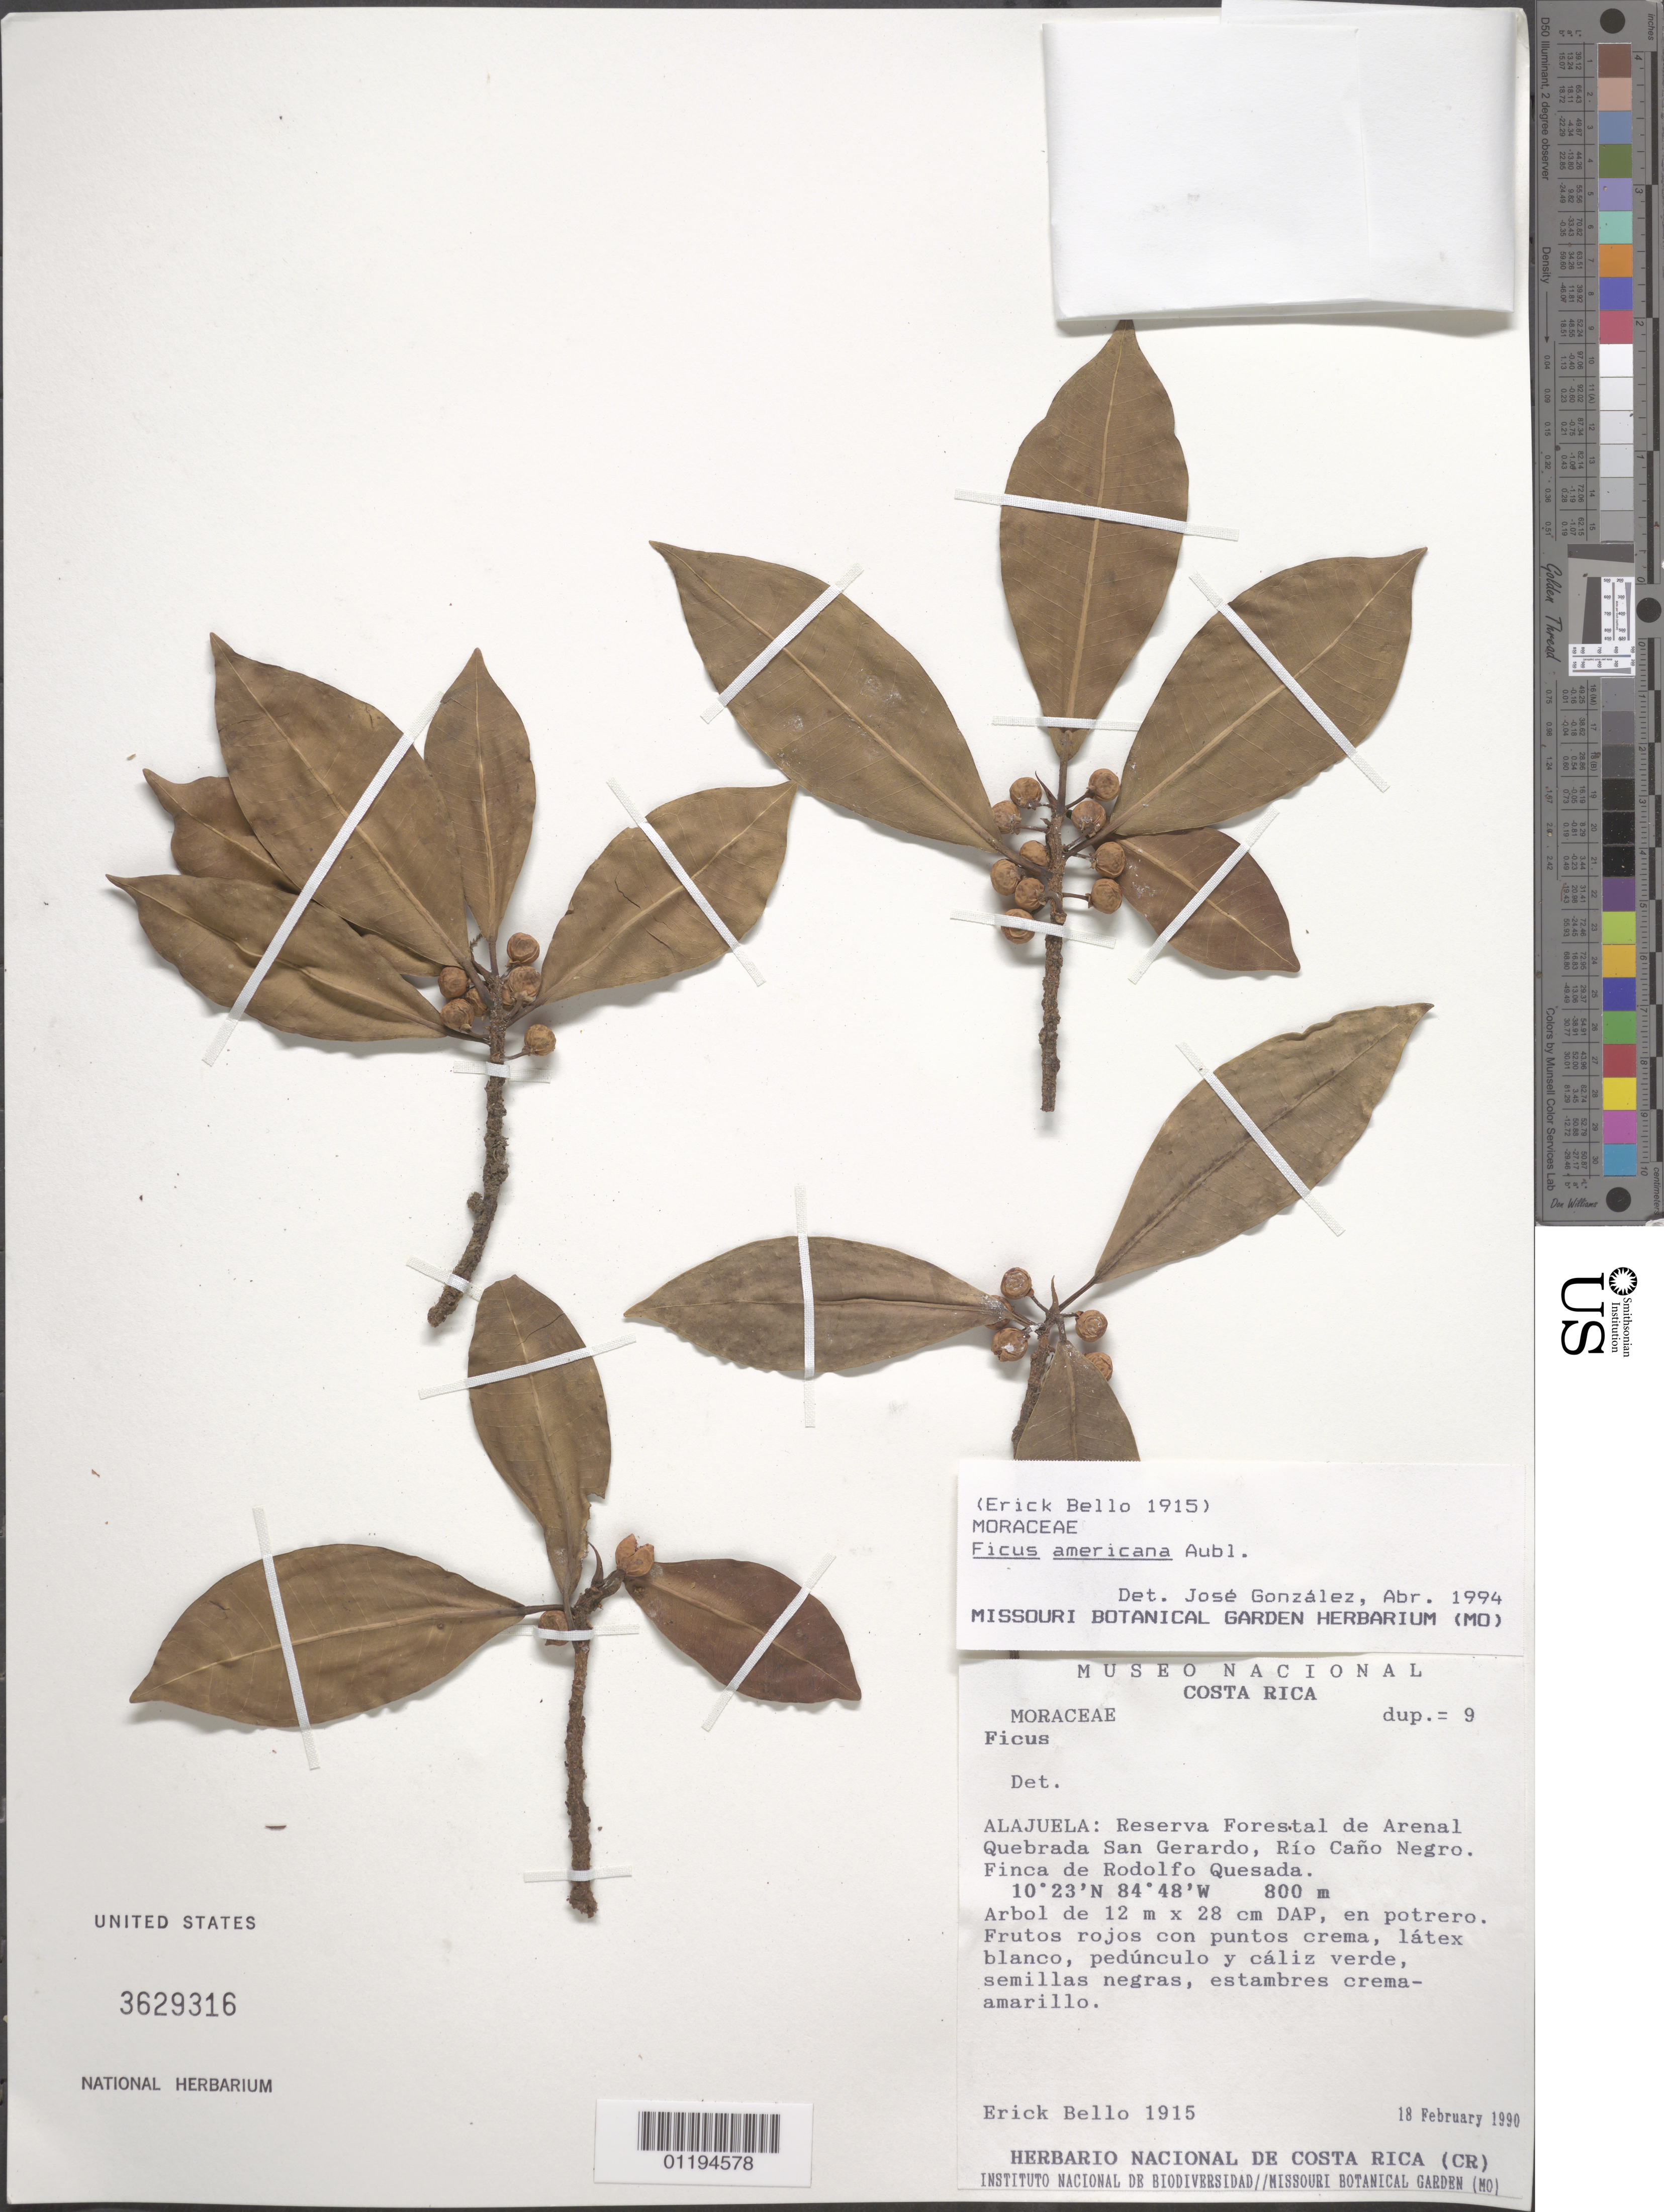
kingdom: Plantae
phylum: Tracheophyta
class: Magnoliopsida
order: Rosales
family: Moraceae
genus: Ficus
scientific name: Ficus americana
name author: Aubl.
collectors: E. Bello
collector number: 1915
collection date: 1990-02-18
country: Costa Rica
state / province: Alajuela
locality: Arenal Forest Reserve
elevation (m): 800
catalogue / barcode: US 3629316